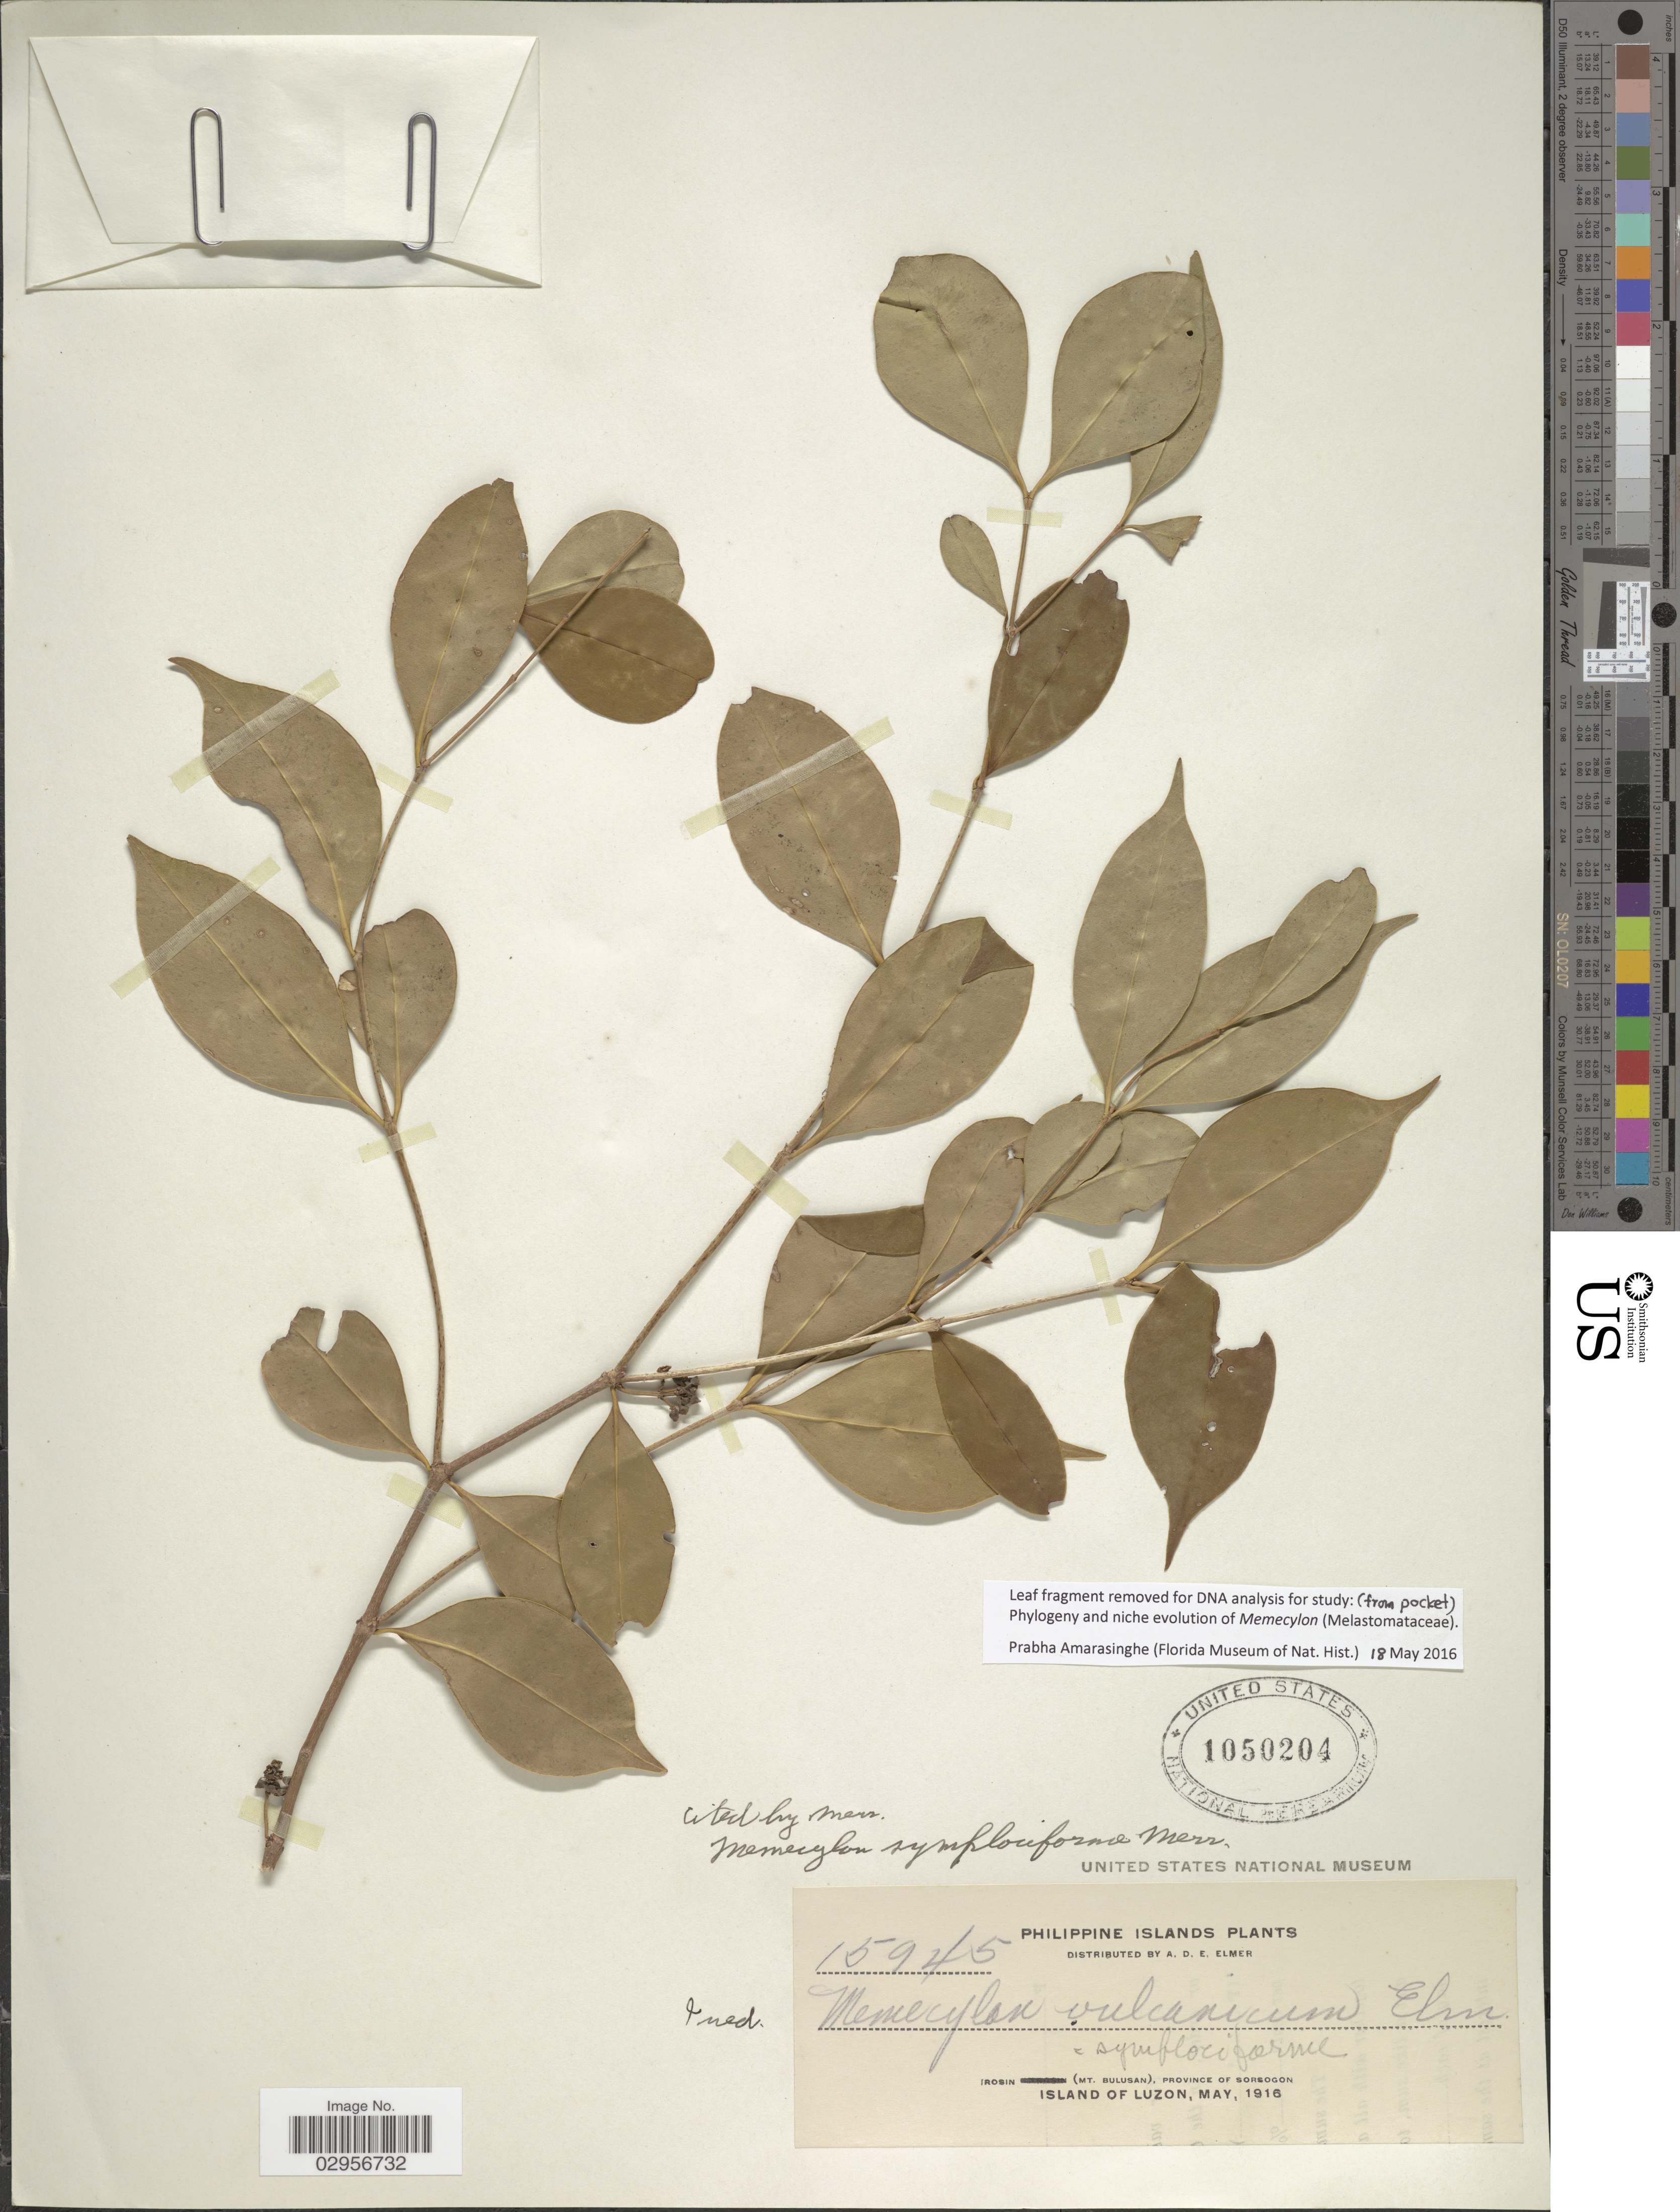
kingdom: Plantae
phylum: Tracheophyta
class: Magnoliopsida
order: Myrtales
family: Melastomataceae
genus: Memecylon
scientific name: Memecylon symplociforme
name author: Merr.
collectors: A. D. E. Elmer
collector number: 15945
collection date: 1916-05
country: Philippines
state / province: Bicol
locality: Irosin (Mt. Bulusan), Province of Sorsogon, Island of Luzon.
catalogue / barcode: US 1050204